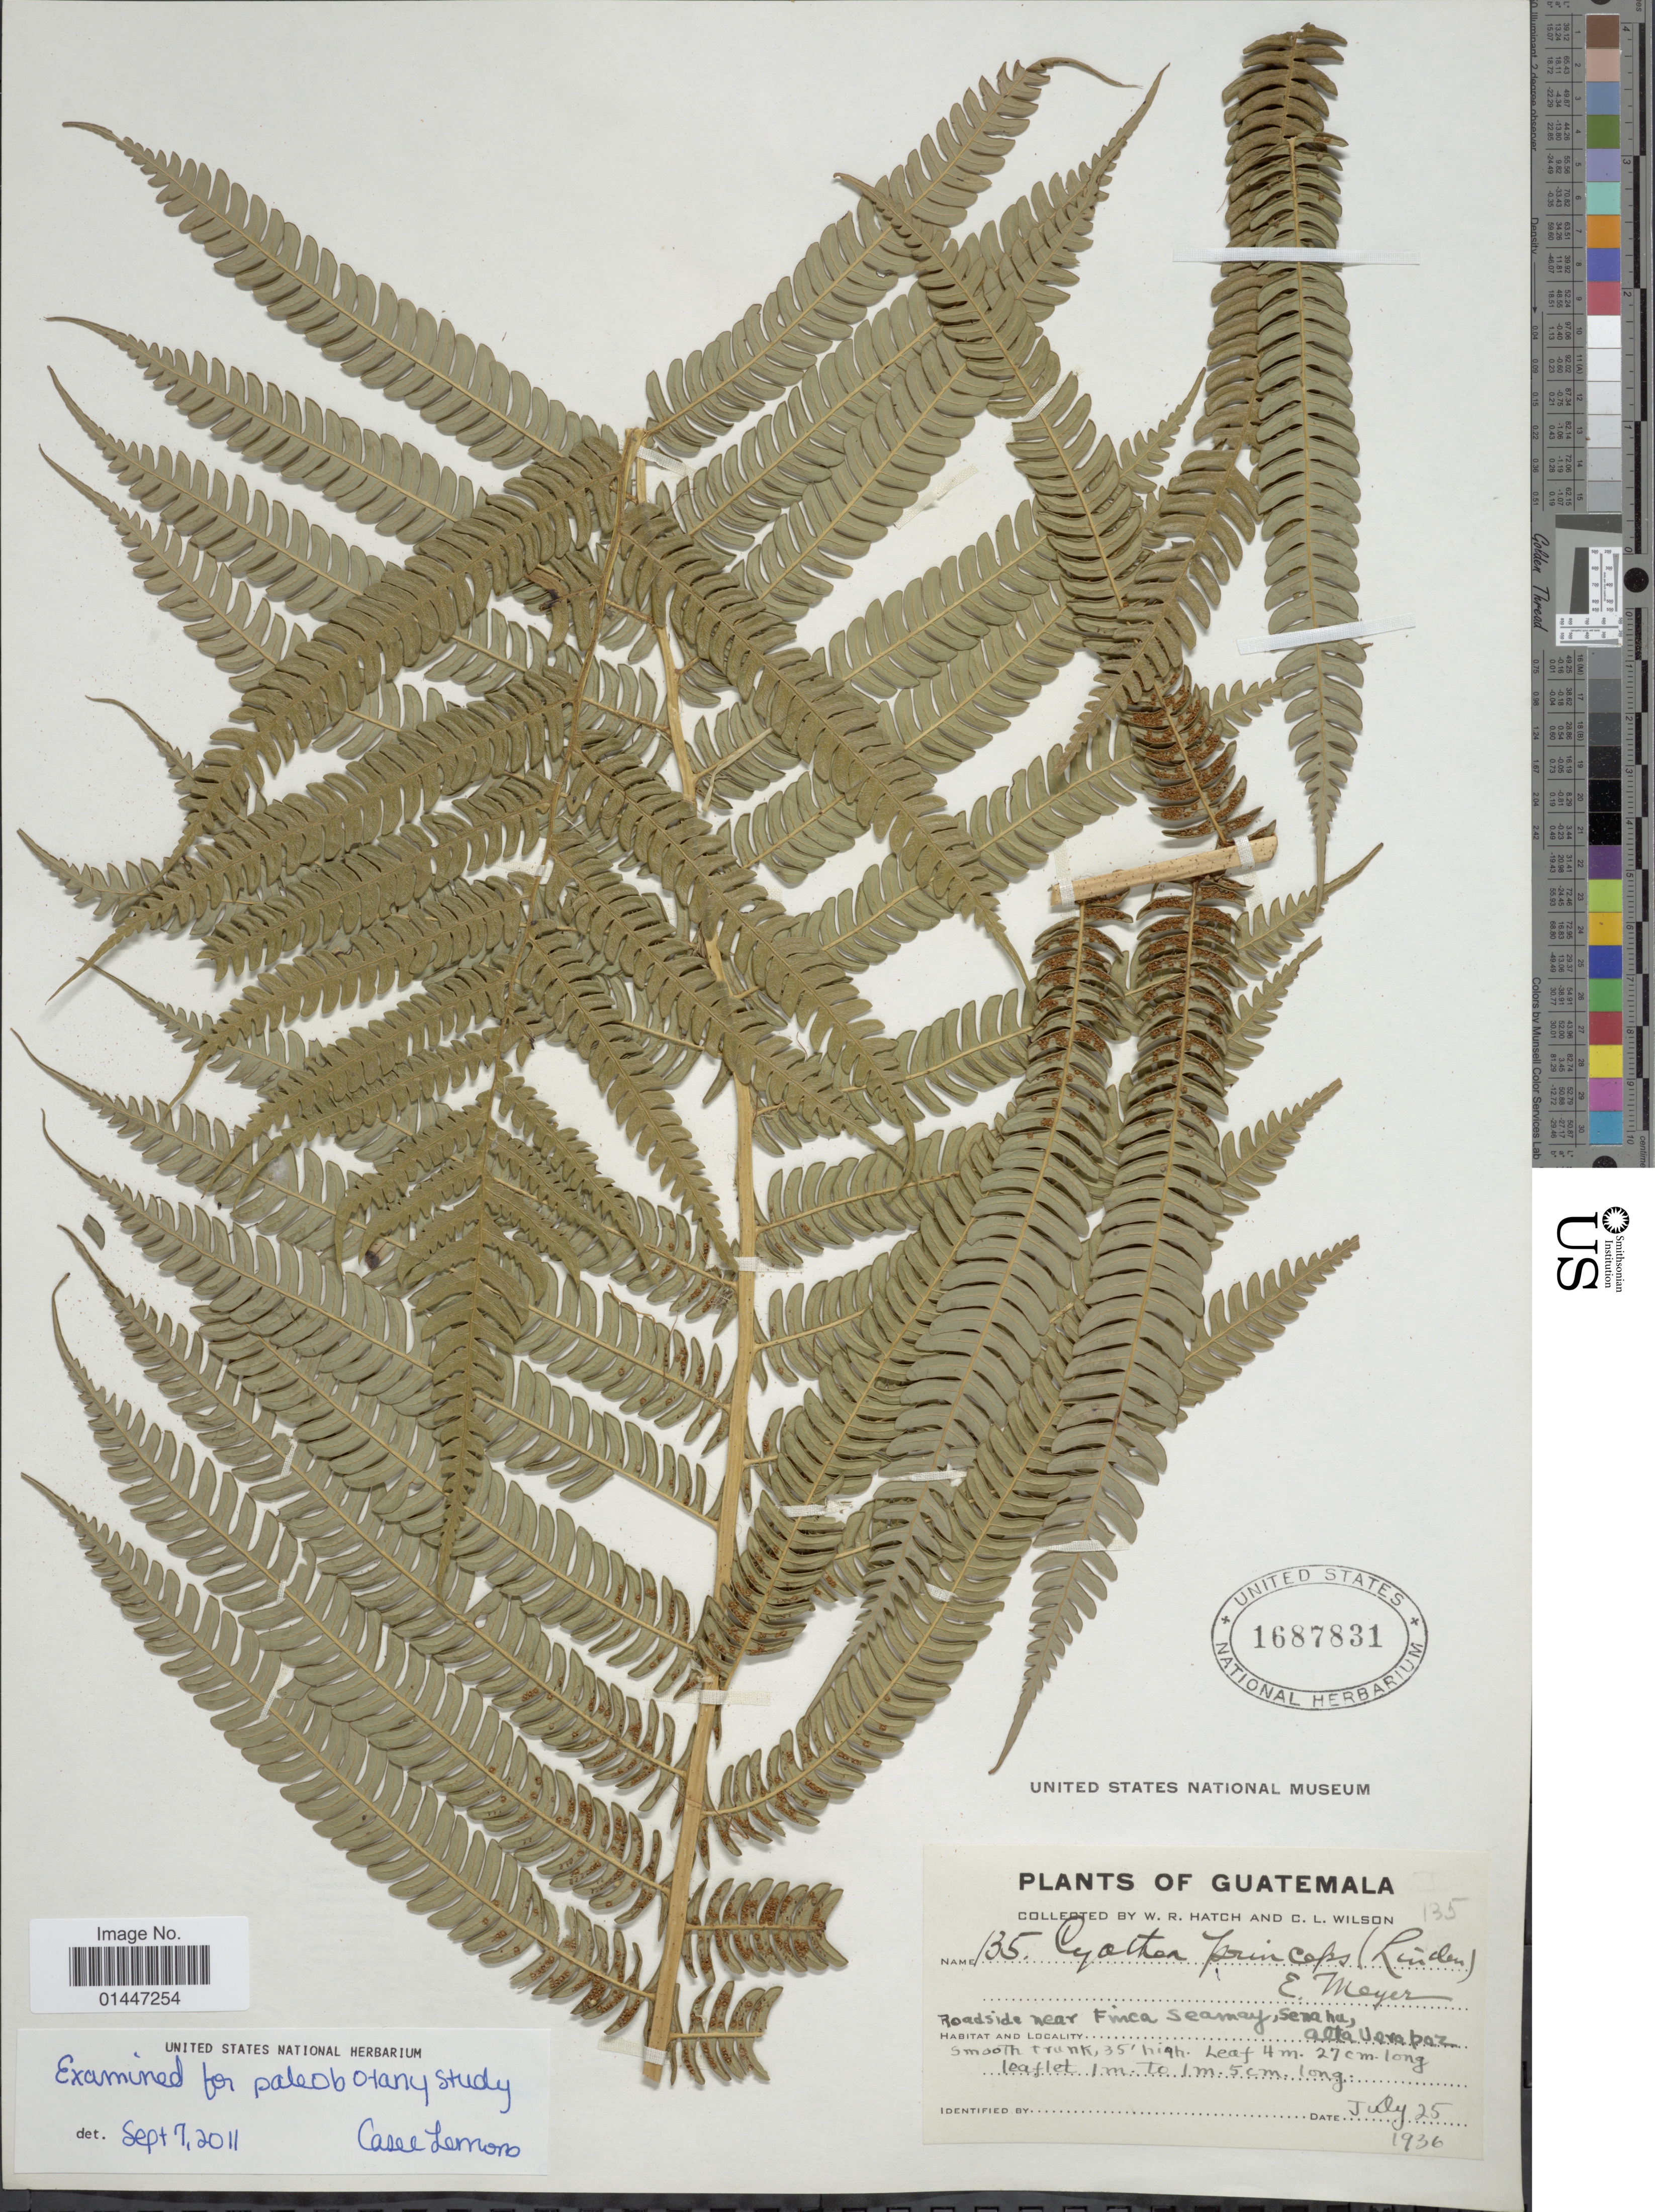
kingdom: Plantae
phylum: Tracheophyta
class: Polypodiopsida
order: Cyatheales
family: Cyatheaceae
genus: Sphaeropteris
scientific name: Sphaeropteris horrida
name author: (Liebm.) R.M. Tryon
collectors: W. Hatch & C. L. Wilson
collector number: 135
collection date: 1936-07-25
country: Guatemala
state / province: Alta Verapaz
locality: Roadside near Finca Seamay, Senahu, Alta Verapaz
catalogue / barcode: US 1687831